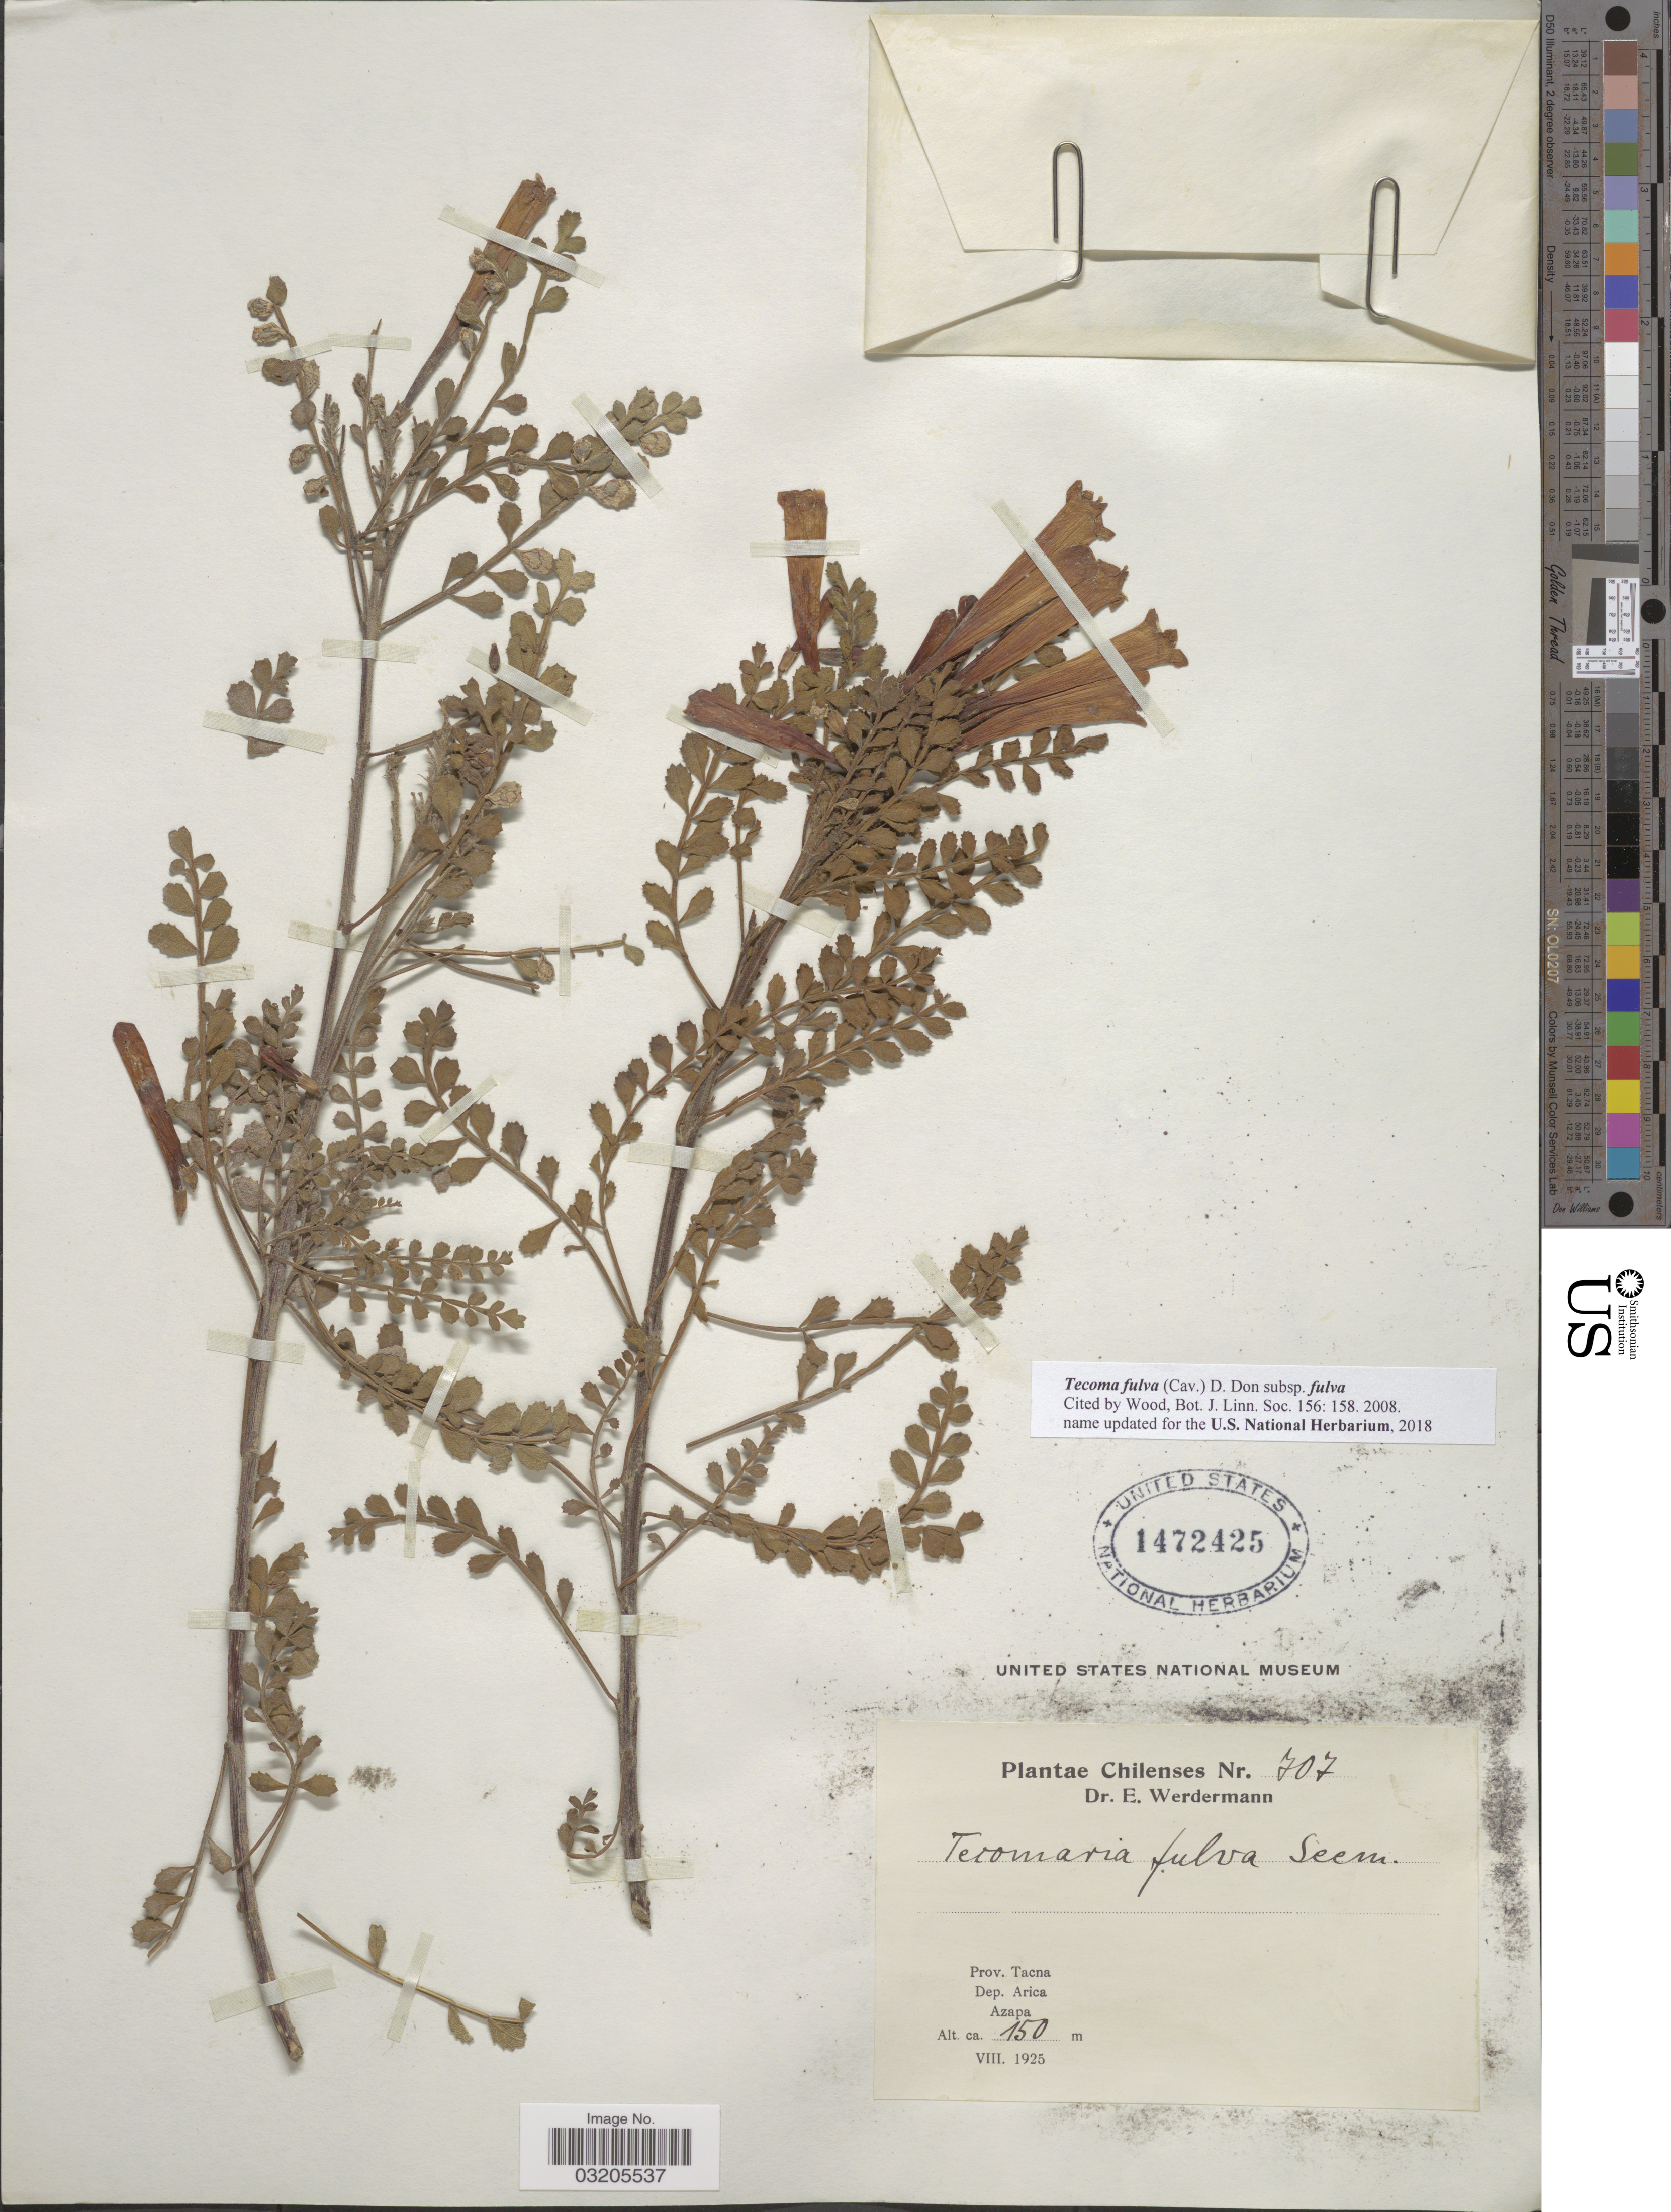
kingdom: Plantae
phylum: Tracheophyta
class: Magnoliopsida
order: Lamiales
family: Bignoniaceae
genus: Tecoma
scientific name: Tecoma fulva subsp. fulva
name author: (Cav.) G. Don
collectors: E. Werdermann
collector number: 707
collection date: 1925-08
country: Chile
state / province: Arica y Parinacota (XV)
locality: Prov. Tacna. Dep. Arica. Azapa.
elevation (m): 150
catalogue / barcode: US 1472425